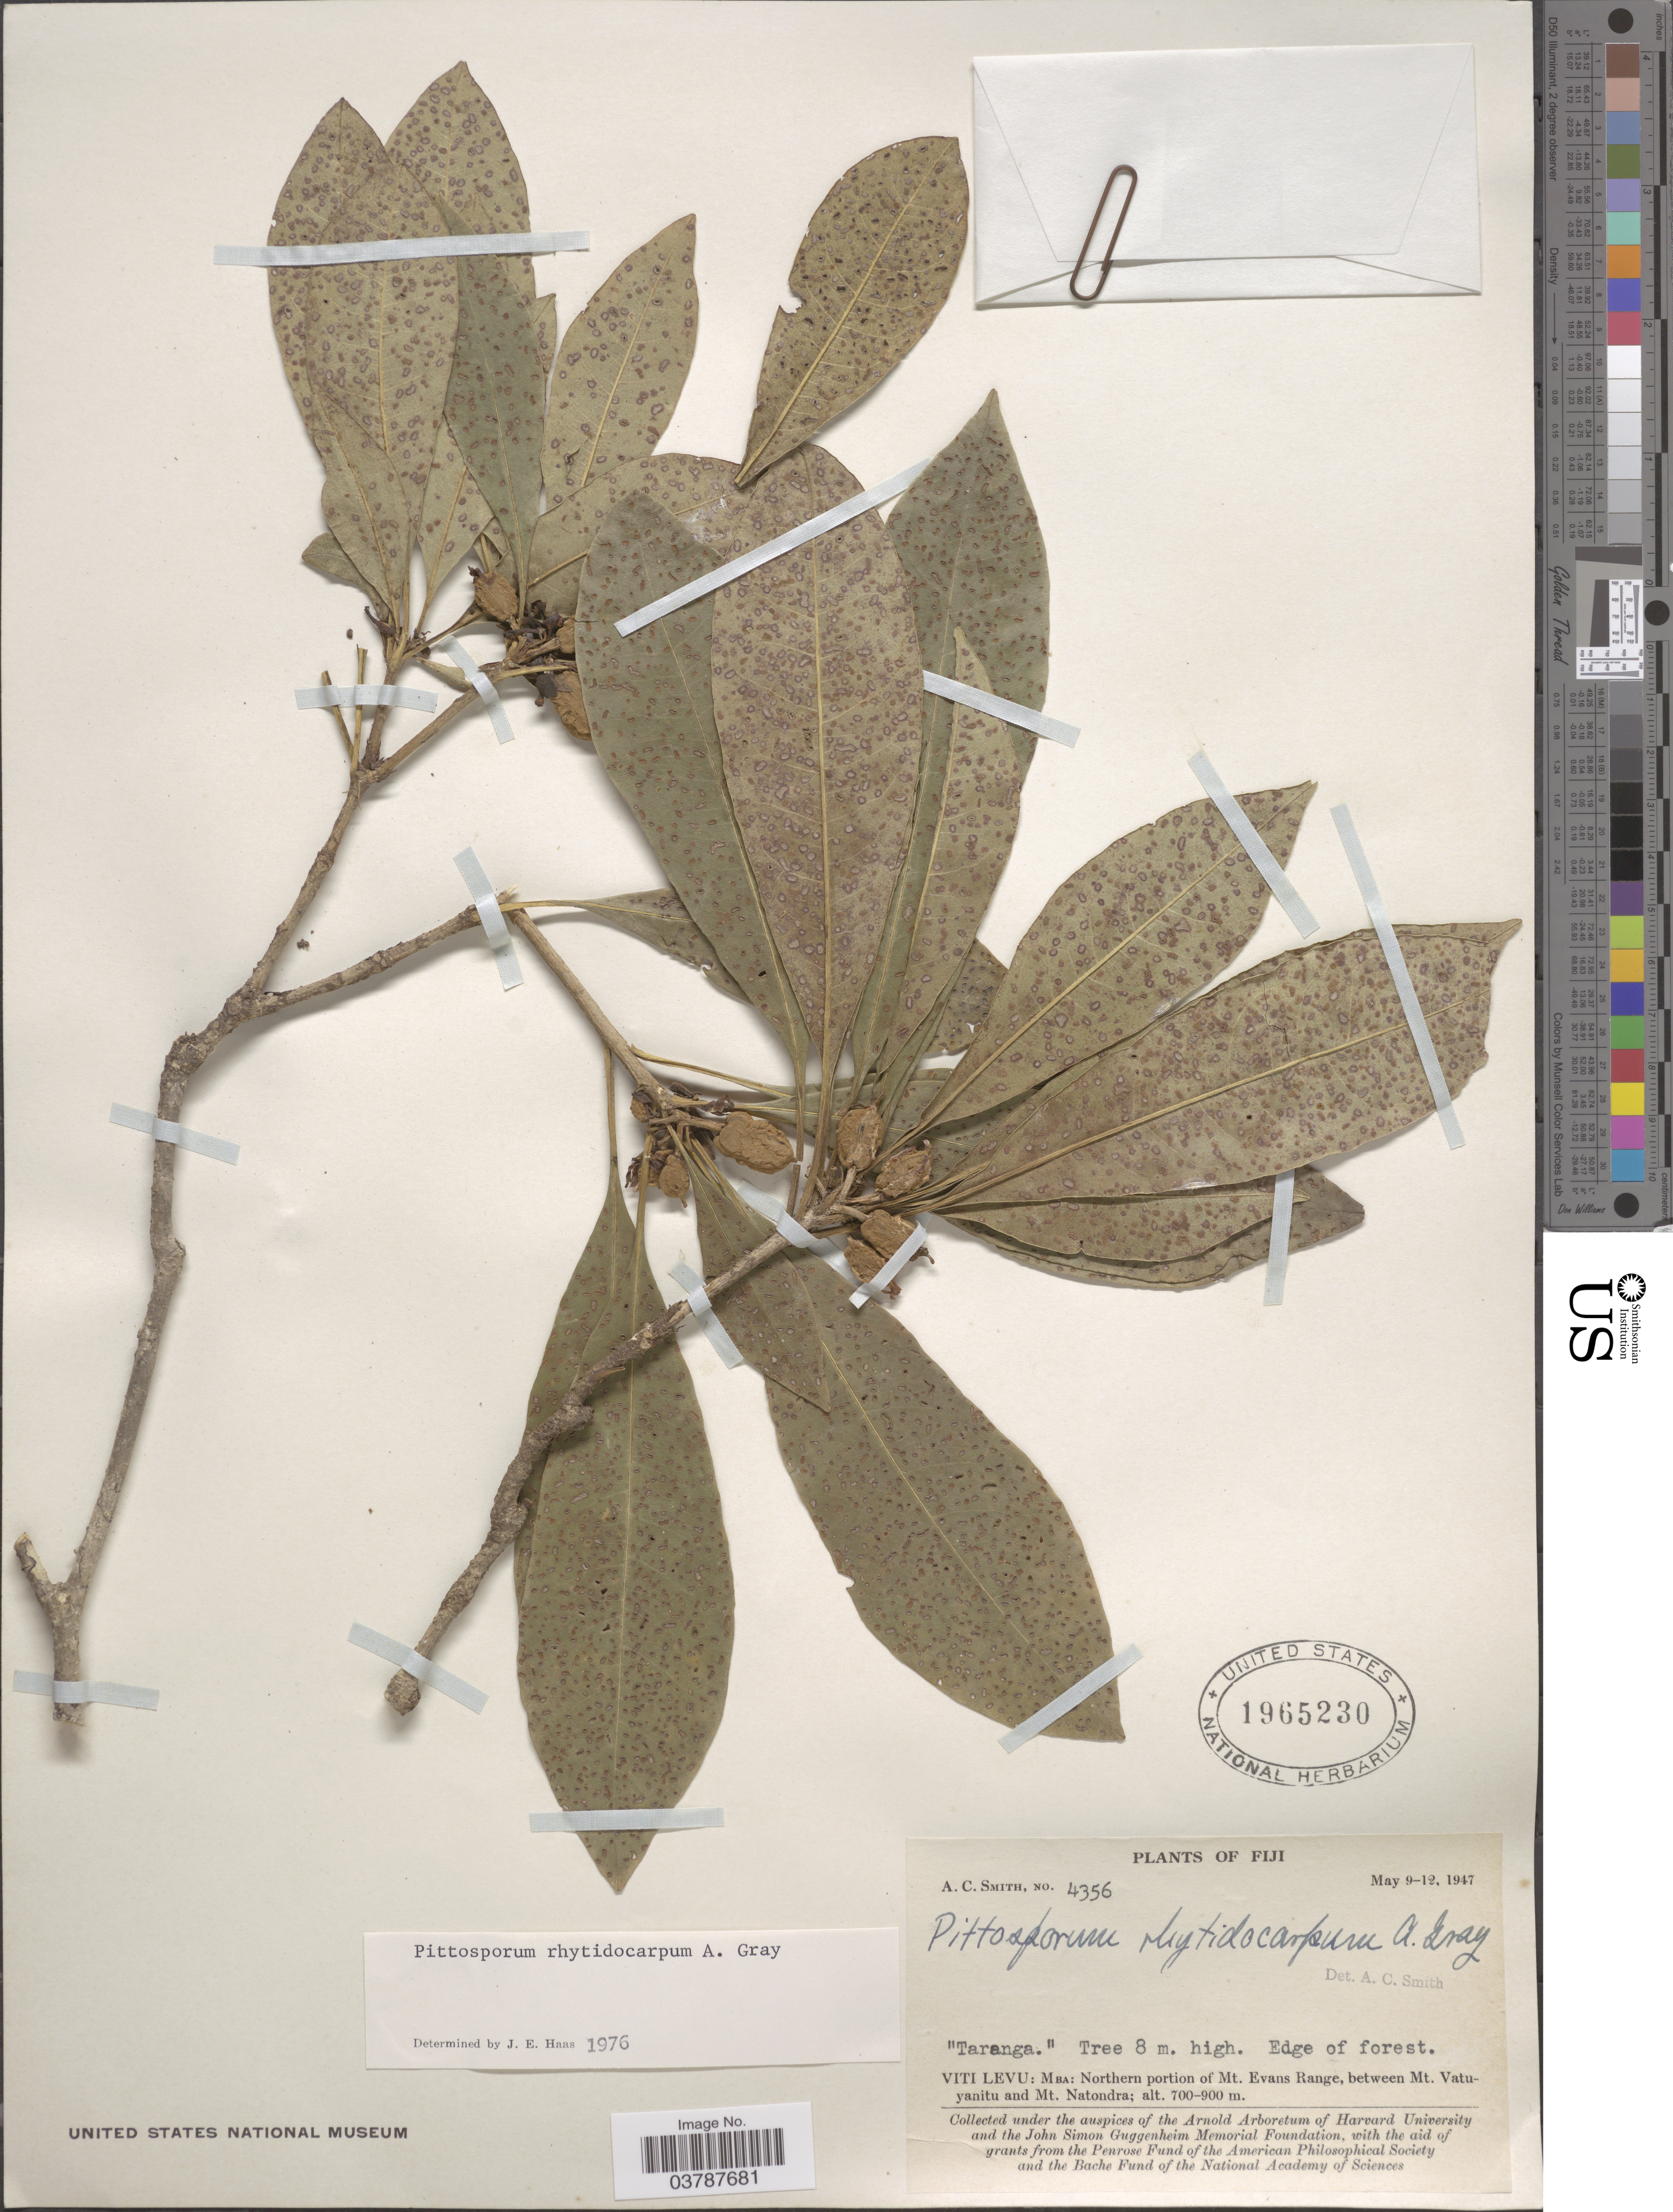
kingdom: Plantae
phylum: Tracheophyta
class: Magnoliopsida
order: Apiales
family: Pittosporaceae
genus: Pittosporum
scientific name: Pittosporum rhytidocarpum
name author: A. Gray in Wilkes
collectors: A. C. Smith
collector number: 4356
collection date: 1947-05-09/1947-05-12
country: Fiji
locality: Viti Levu: Mba: Northern portion of Mt. Evans Range, between Mt. Vatuyanitu and Mt. Natondra.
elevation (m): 700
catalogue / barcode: US 1965230